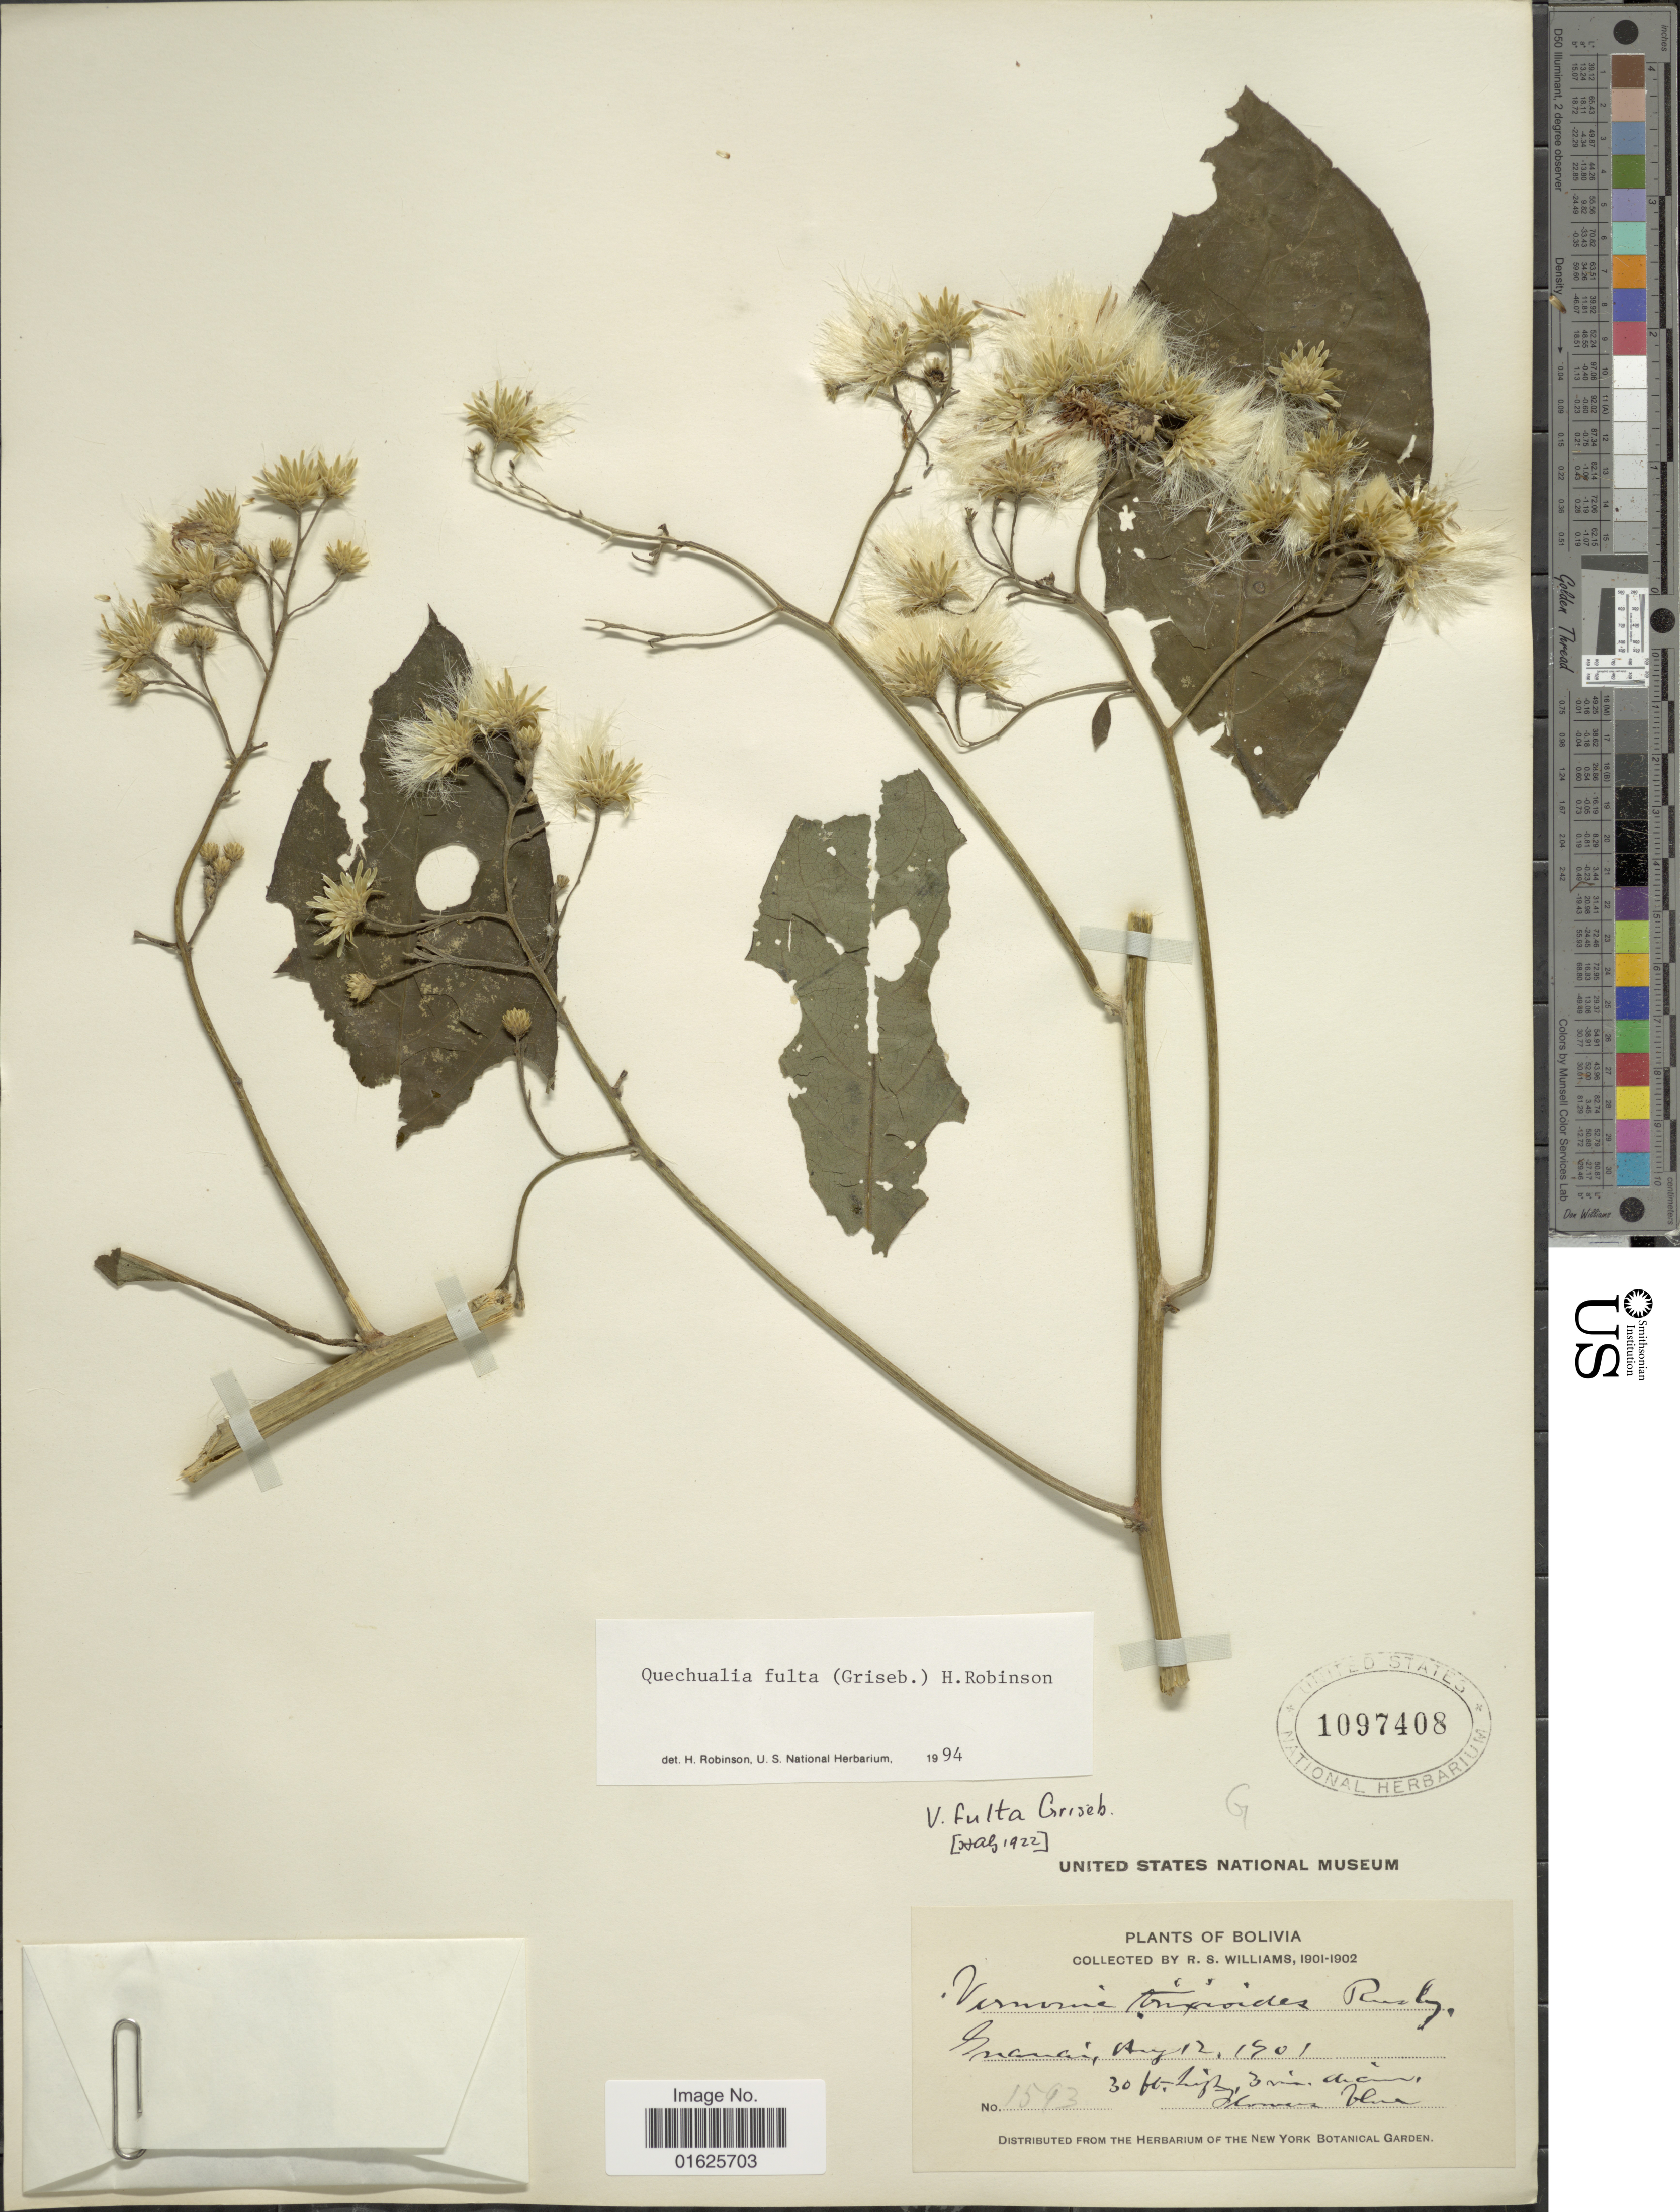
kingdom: Plantae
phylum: Tracheophyta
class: Magnoliopsida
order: Asterales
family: Asteraceae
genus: Quechualia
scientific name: Quechualia fulta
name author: (Griseb.) H. Rob.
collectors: R. S. Williams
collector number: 1593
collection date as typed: Aug. 12, 1901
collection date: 1901-08-12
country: Bolivia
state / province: La Páz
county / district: Larecaja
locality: Guanay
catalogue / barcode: US 1097408